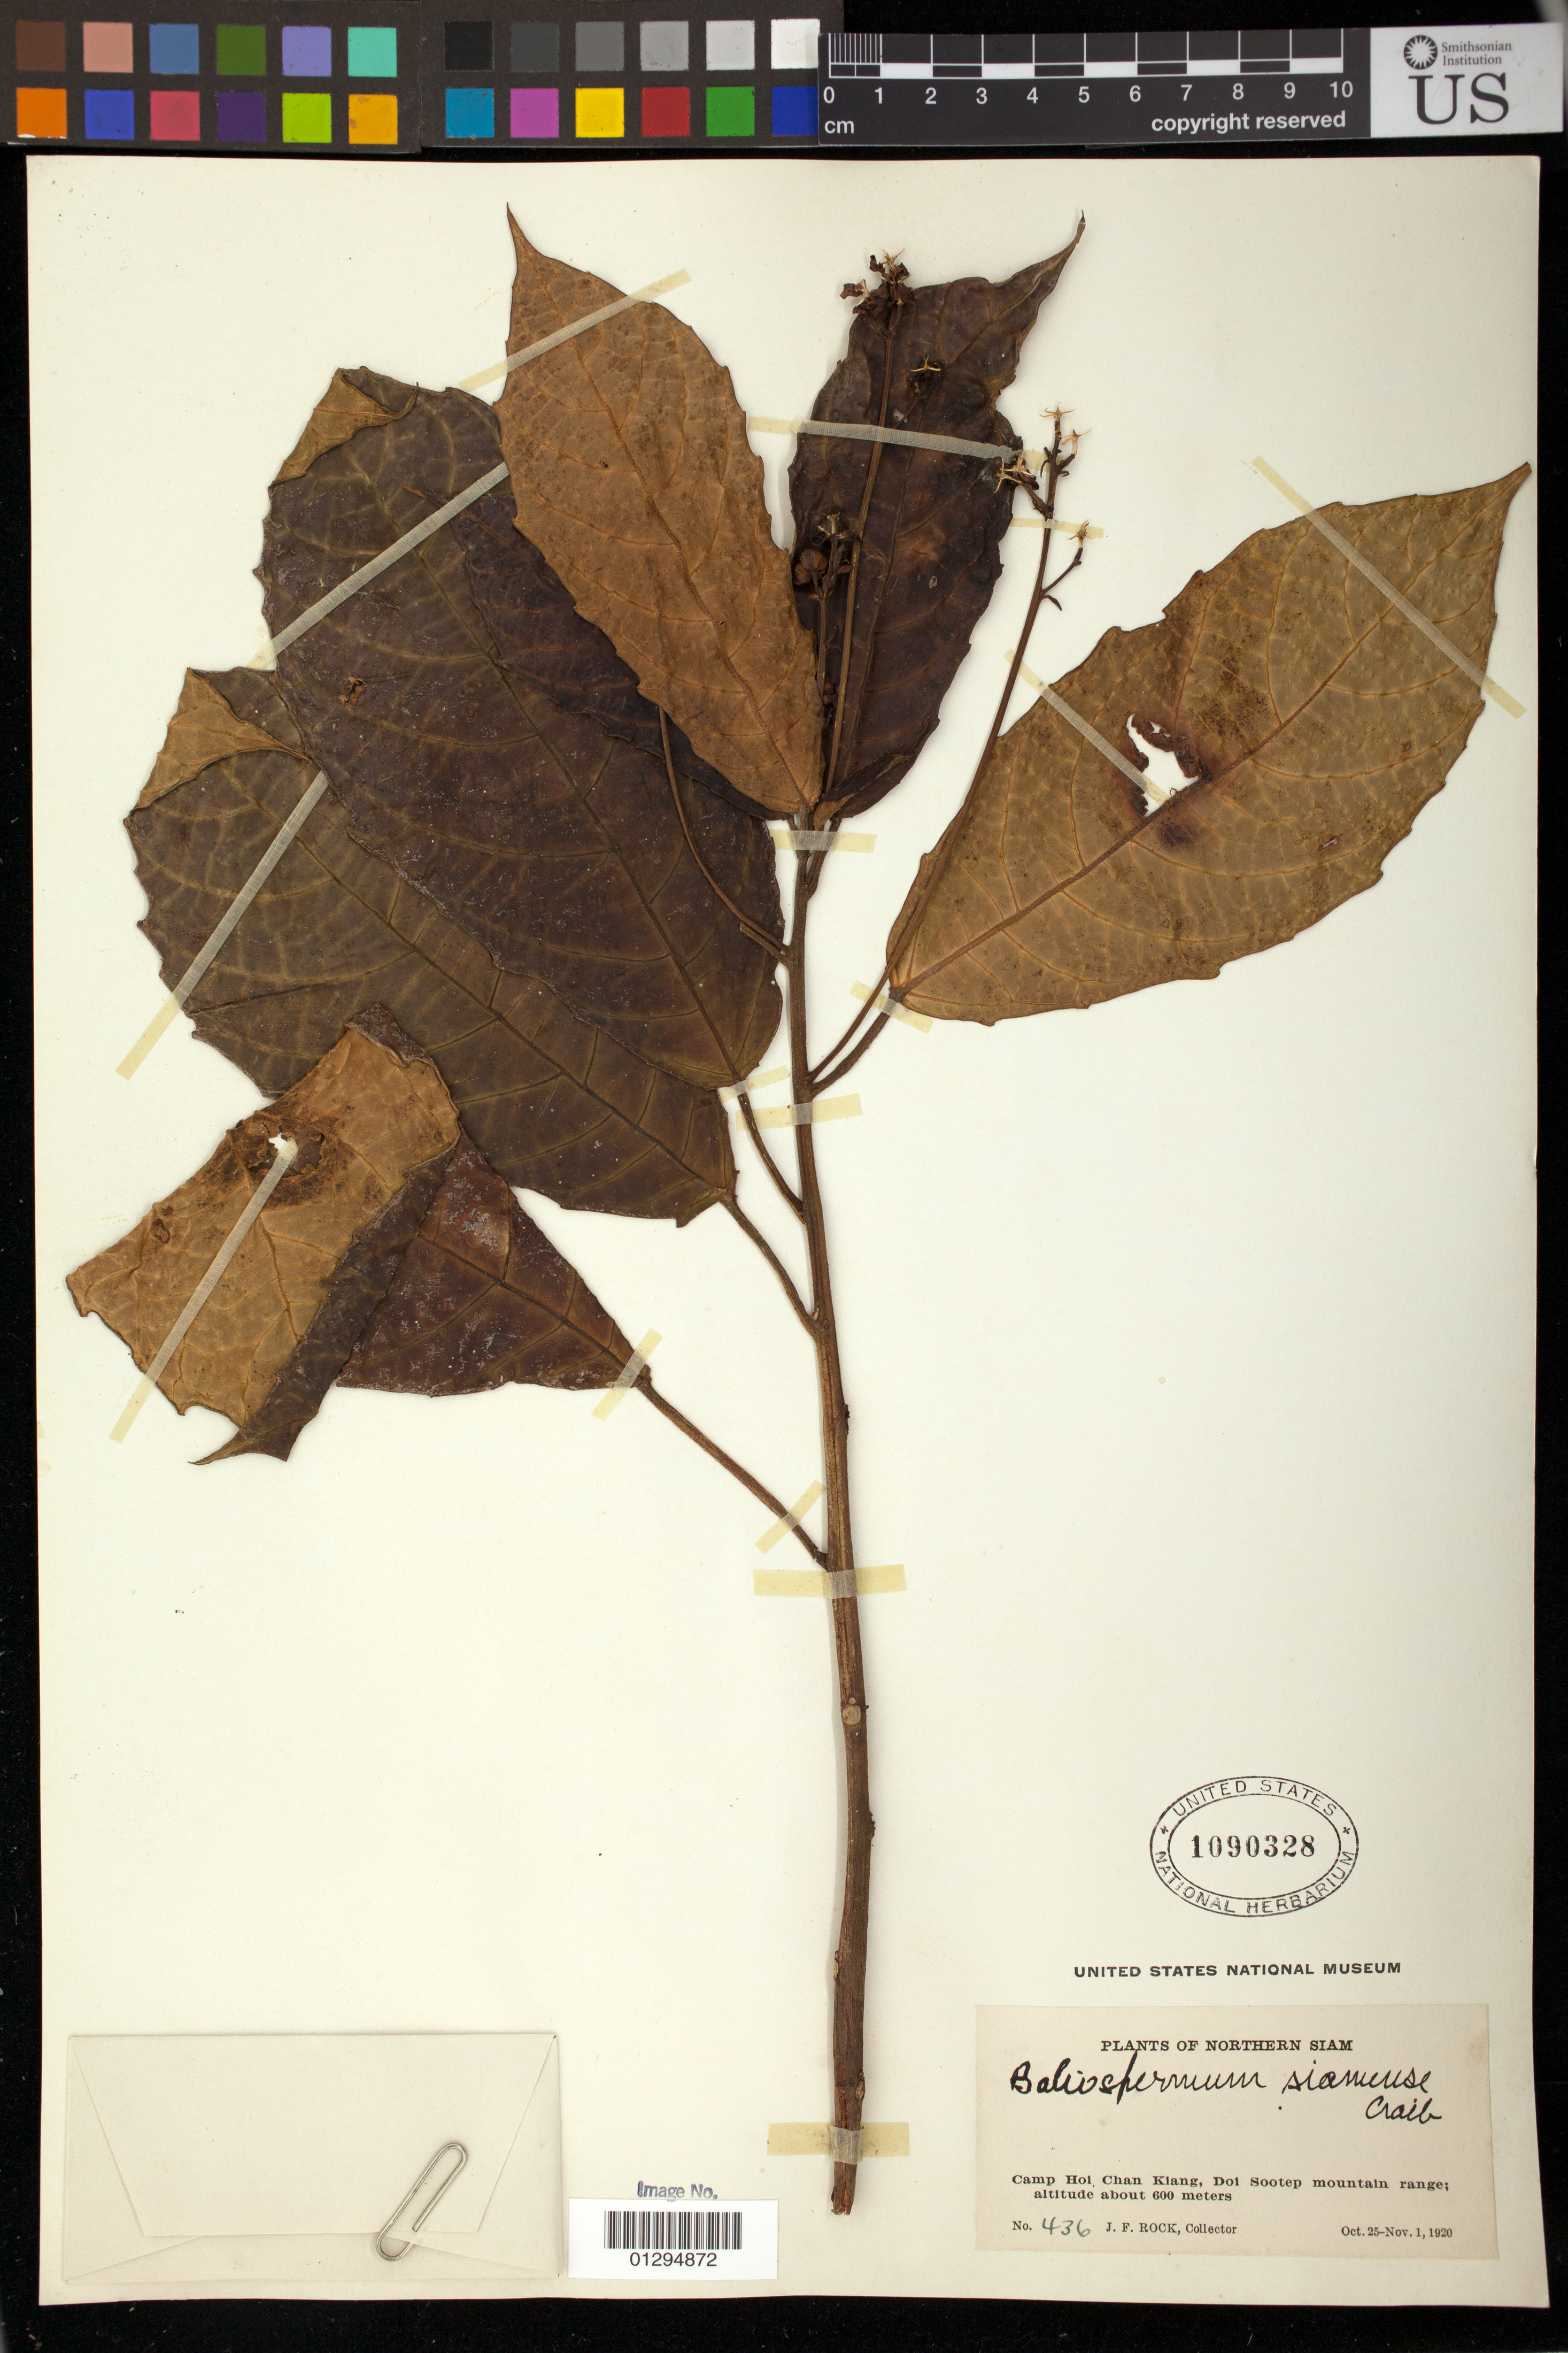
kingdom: Plantae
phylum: Tracheophyta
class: Magnoliopsida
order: Malpighiales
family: Euphorbiaceae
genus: Baliospermum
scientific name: Baliospermum siamense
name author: Craib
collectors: J. F. Rock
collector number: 436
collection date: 1920-10-25/1920-11-01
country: Thailand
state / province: Chiang Mai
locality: Camp Hoi Chan Kiang, Doi Sootep mountain range.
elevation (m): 600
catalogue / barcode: US 1090328